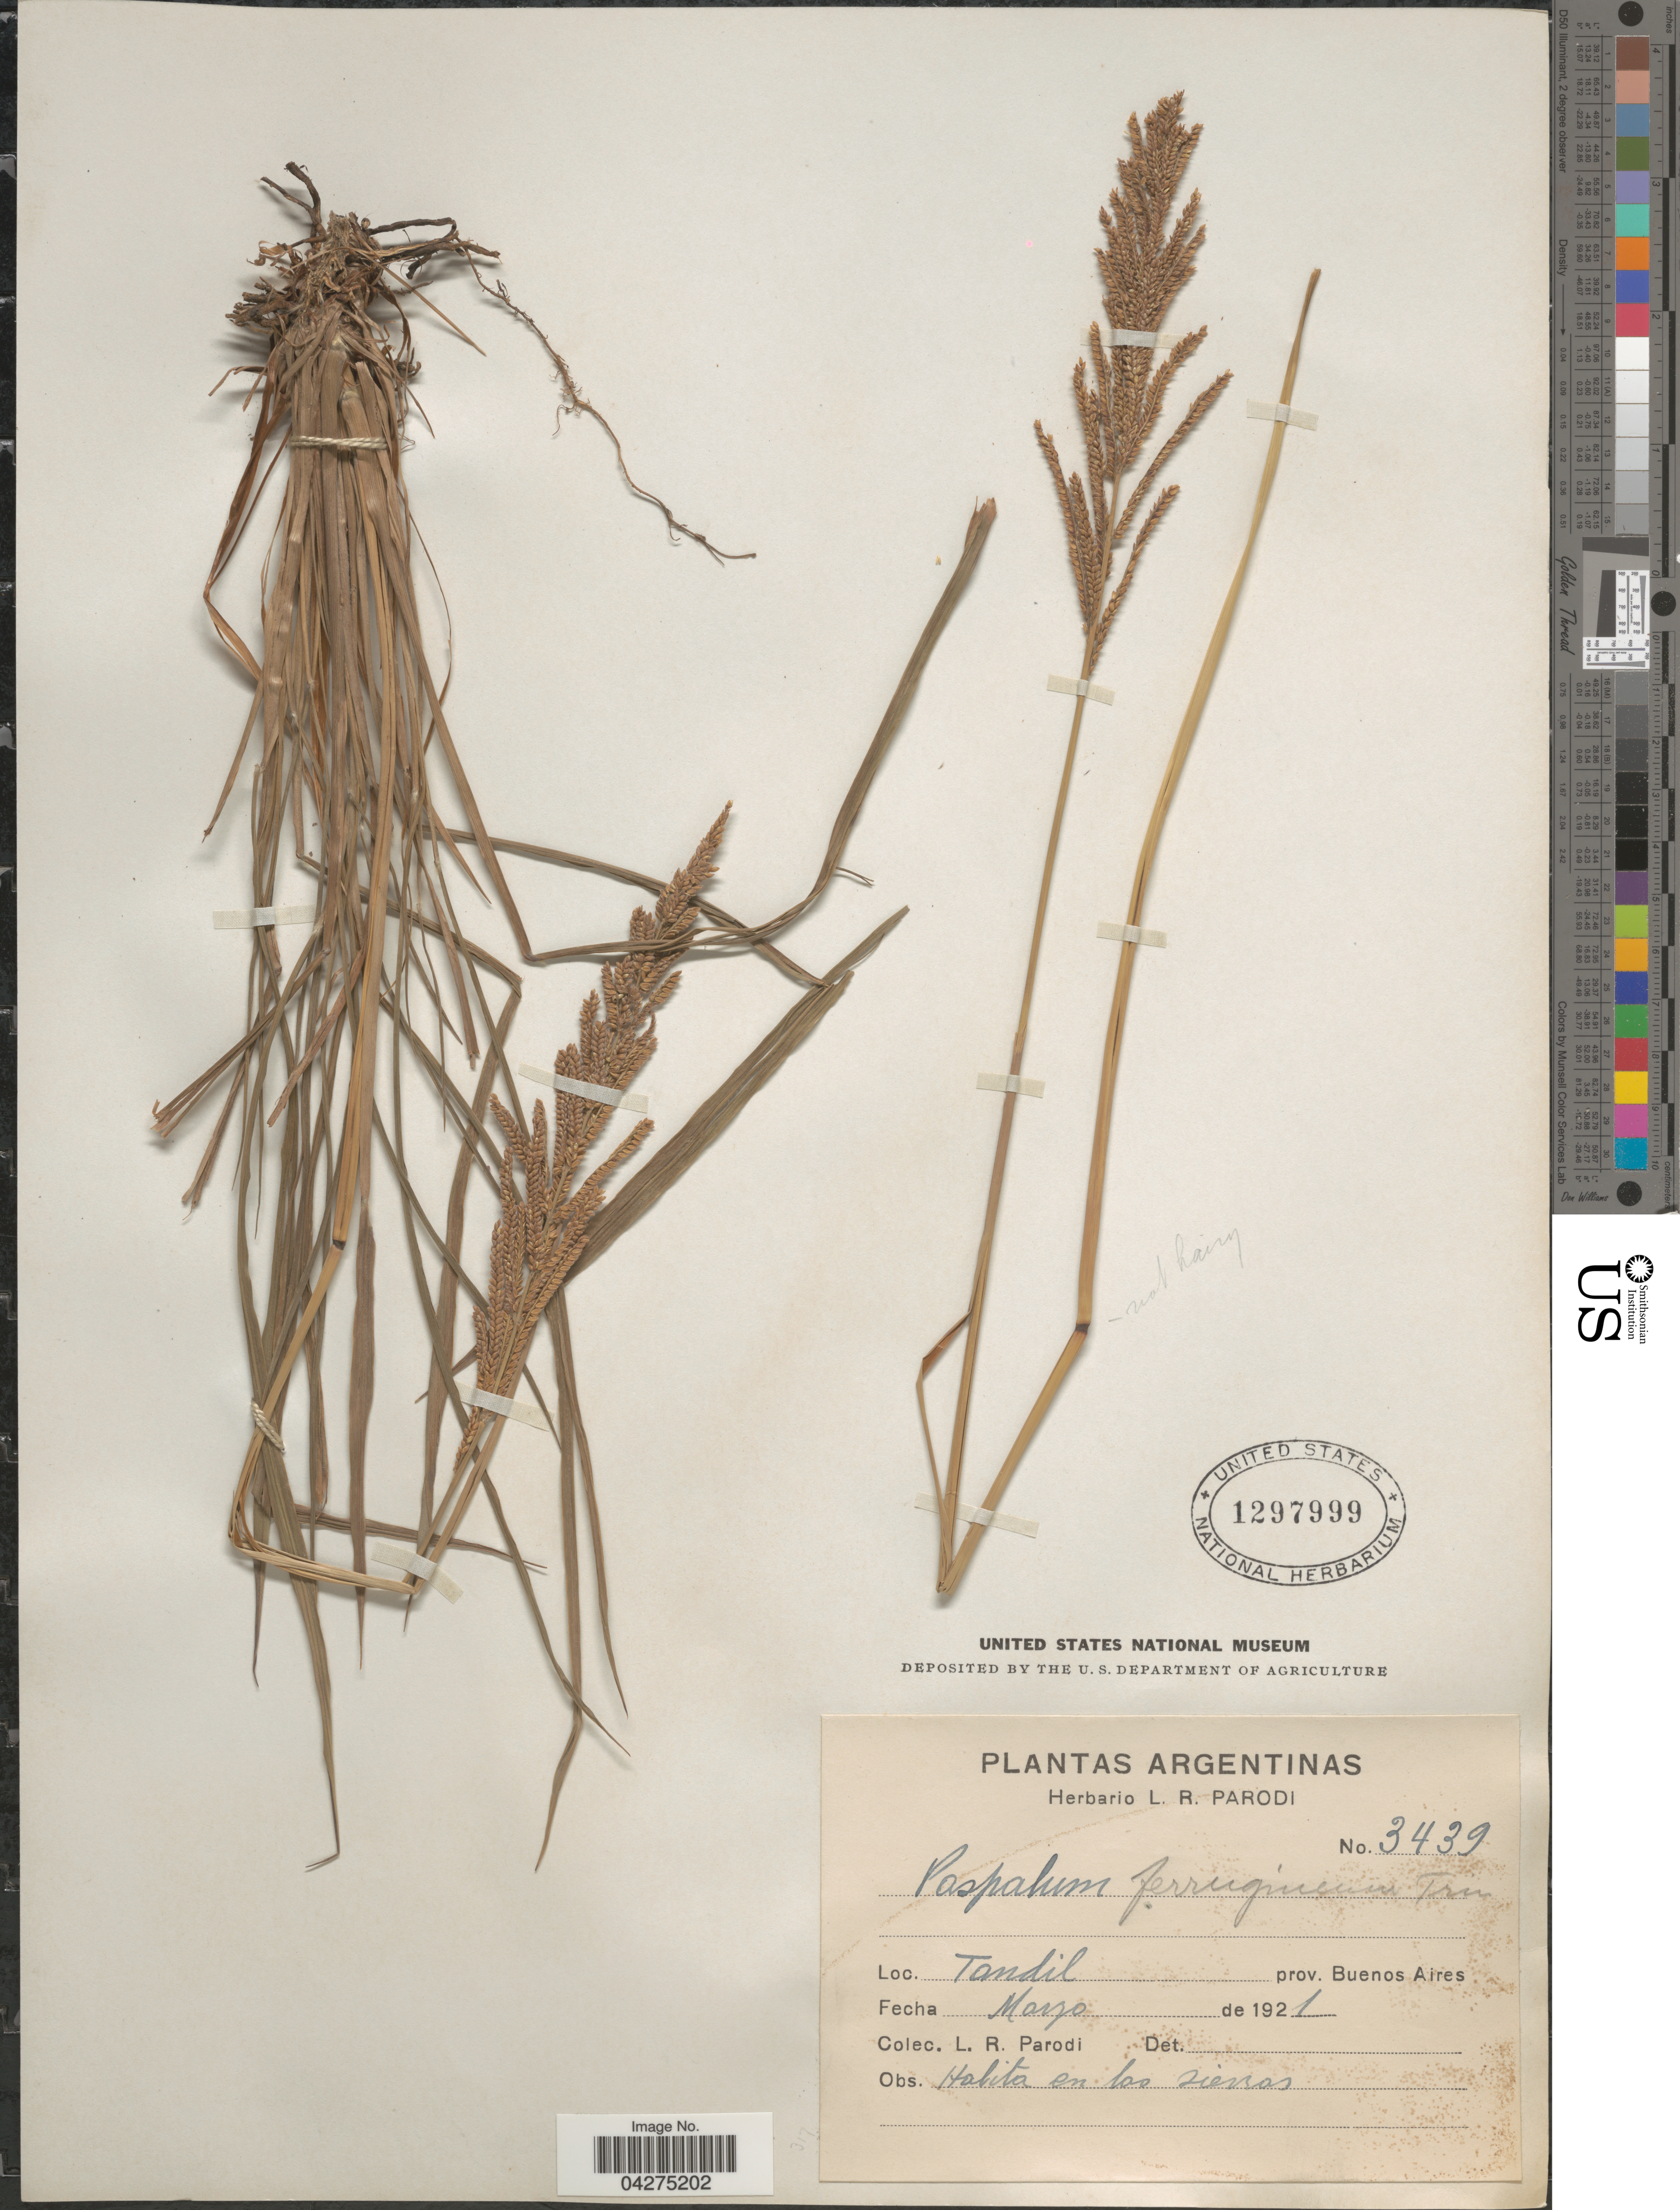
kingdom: Plantae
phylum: Tracheophyta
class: Liliopsida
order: Poales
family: Poaceae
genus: Paspalum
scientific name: Paspalum quadrifarium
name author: Lam.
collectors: L. R. Parodi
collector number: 3439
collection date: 1921-03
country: Argentina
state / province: Buenos Aires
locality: Tandil.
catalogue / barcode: US 1297999